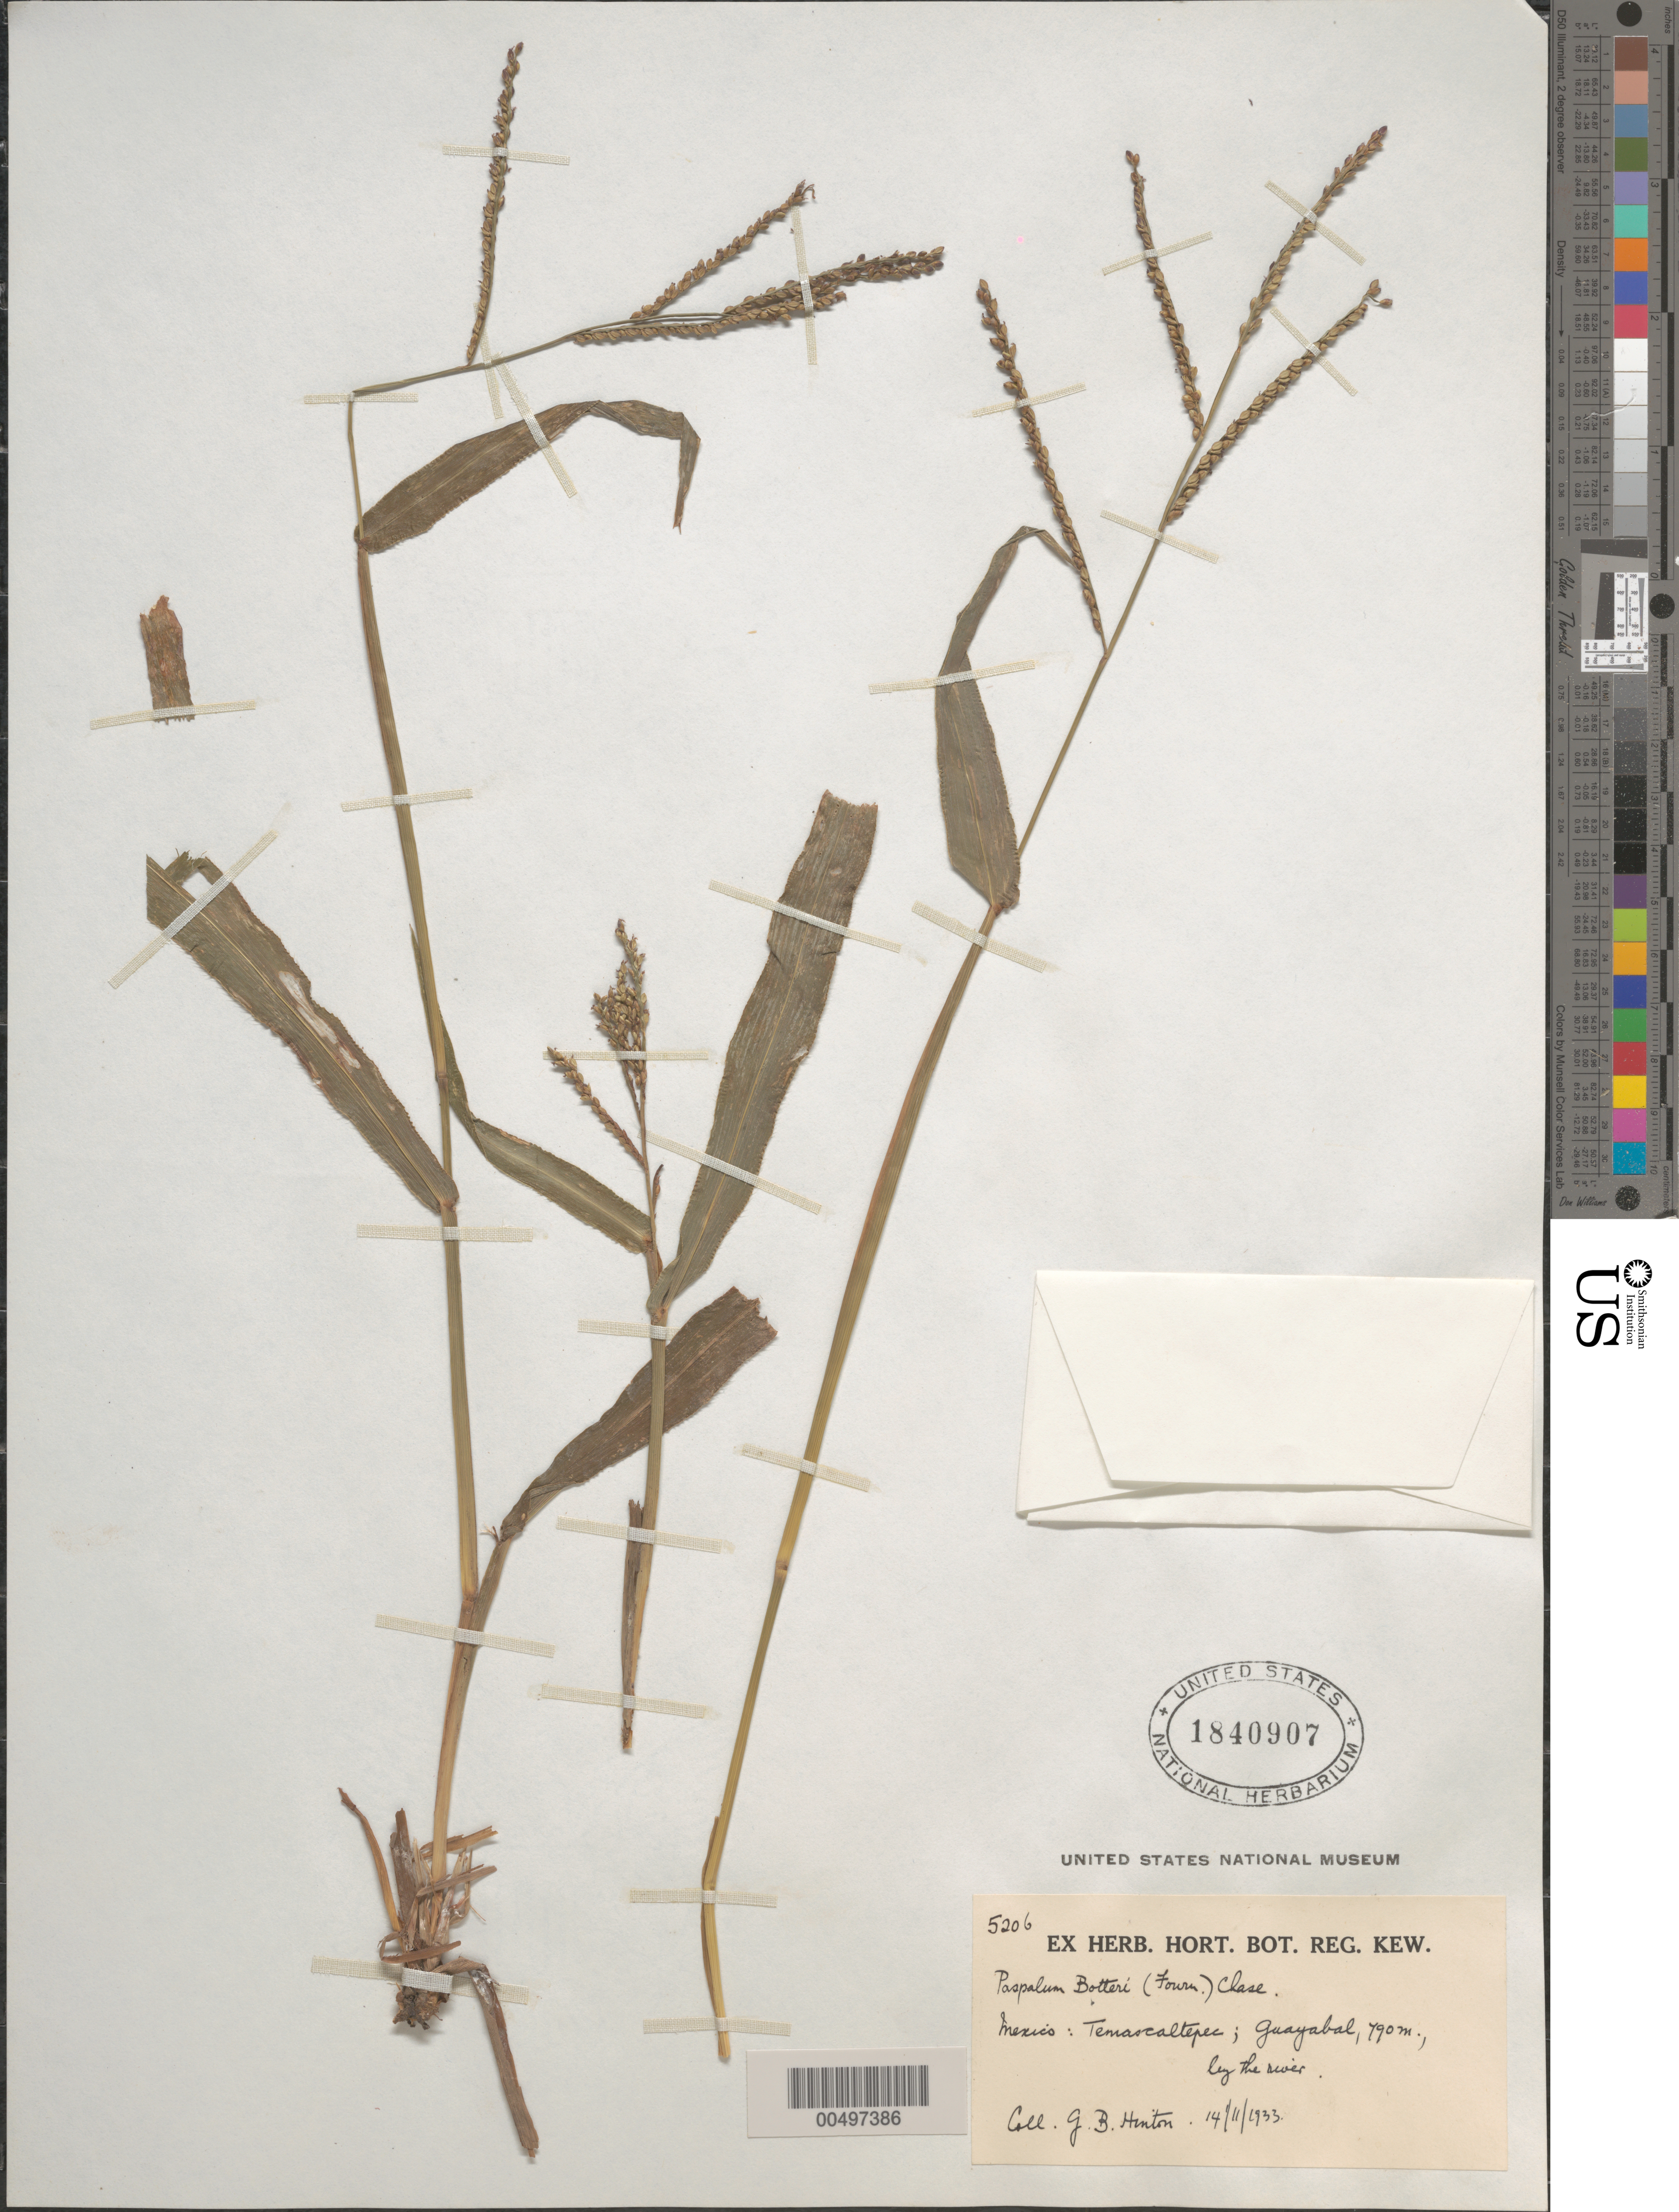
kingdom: Plantae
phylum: Tracheophyta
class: Liliopsida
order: Poales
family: Poaceae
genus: Paspalum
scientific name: Paspalum botteri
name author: (E. Fourn.) Chase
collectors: G. B. Hinton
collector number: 5206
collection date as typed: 14 Nov 1933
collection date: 1933-11-14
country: Mexico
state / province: México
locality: Temascaltepec, Guayabal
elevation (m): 790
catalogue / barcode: US 1840907